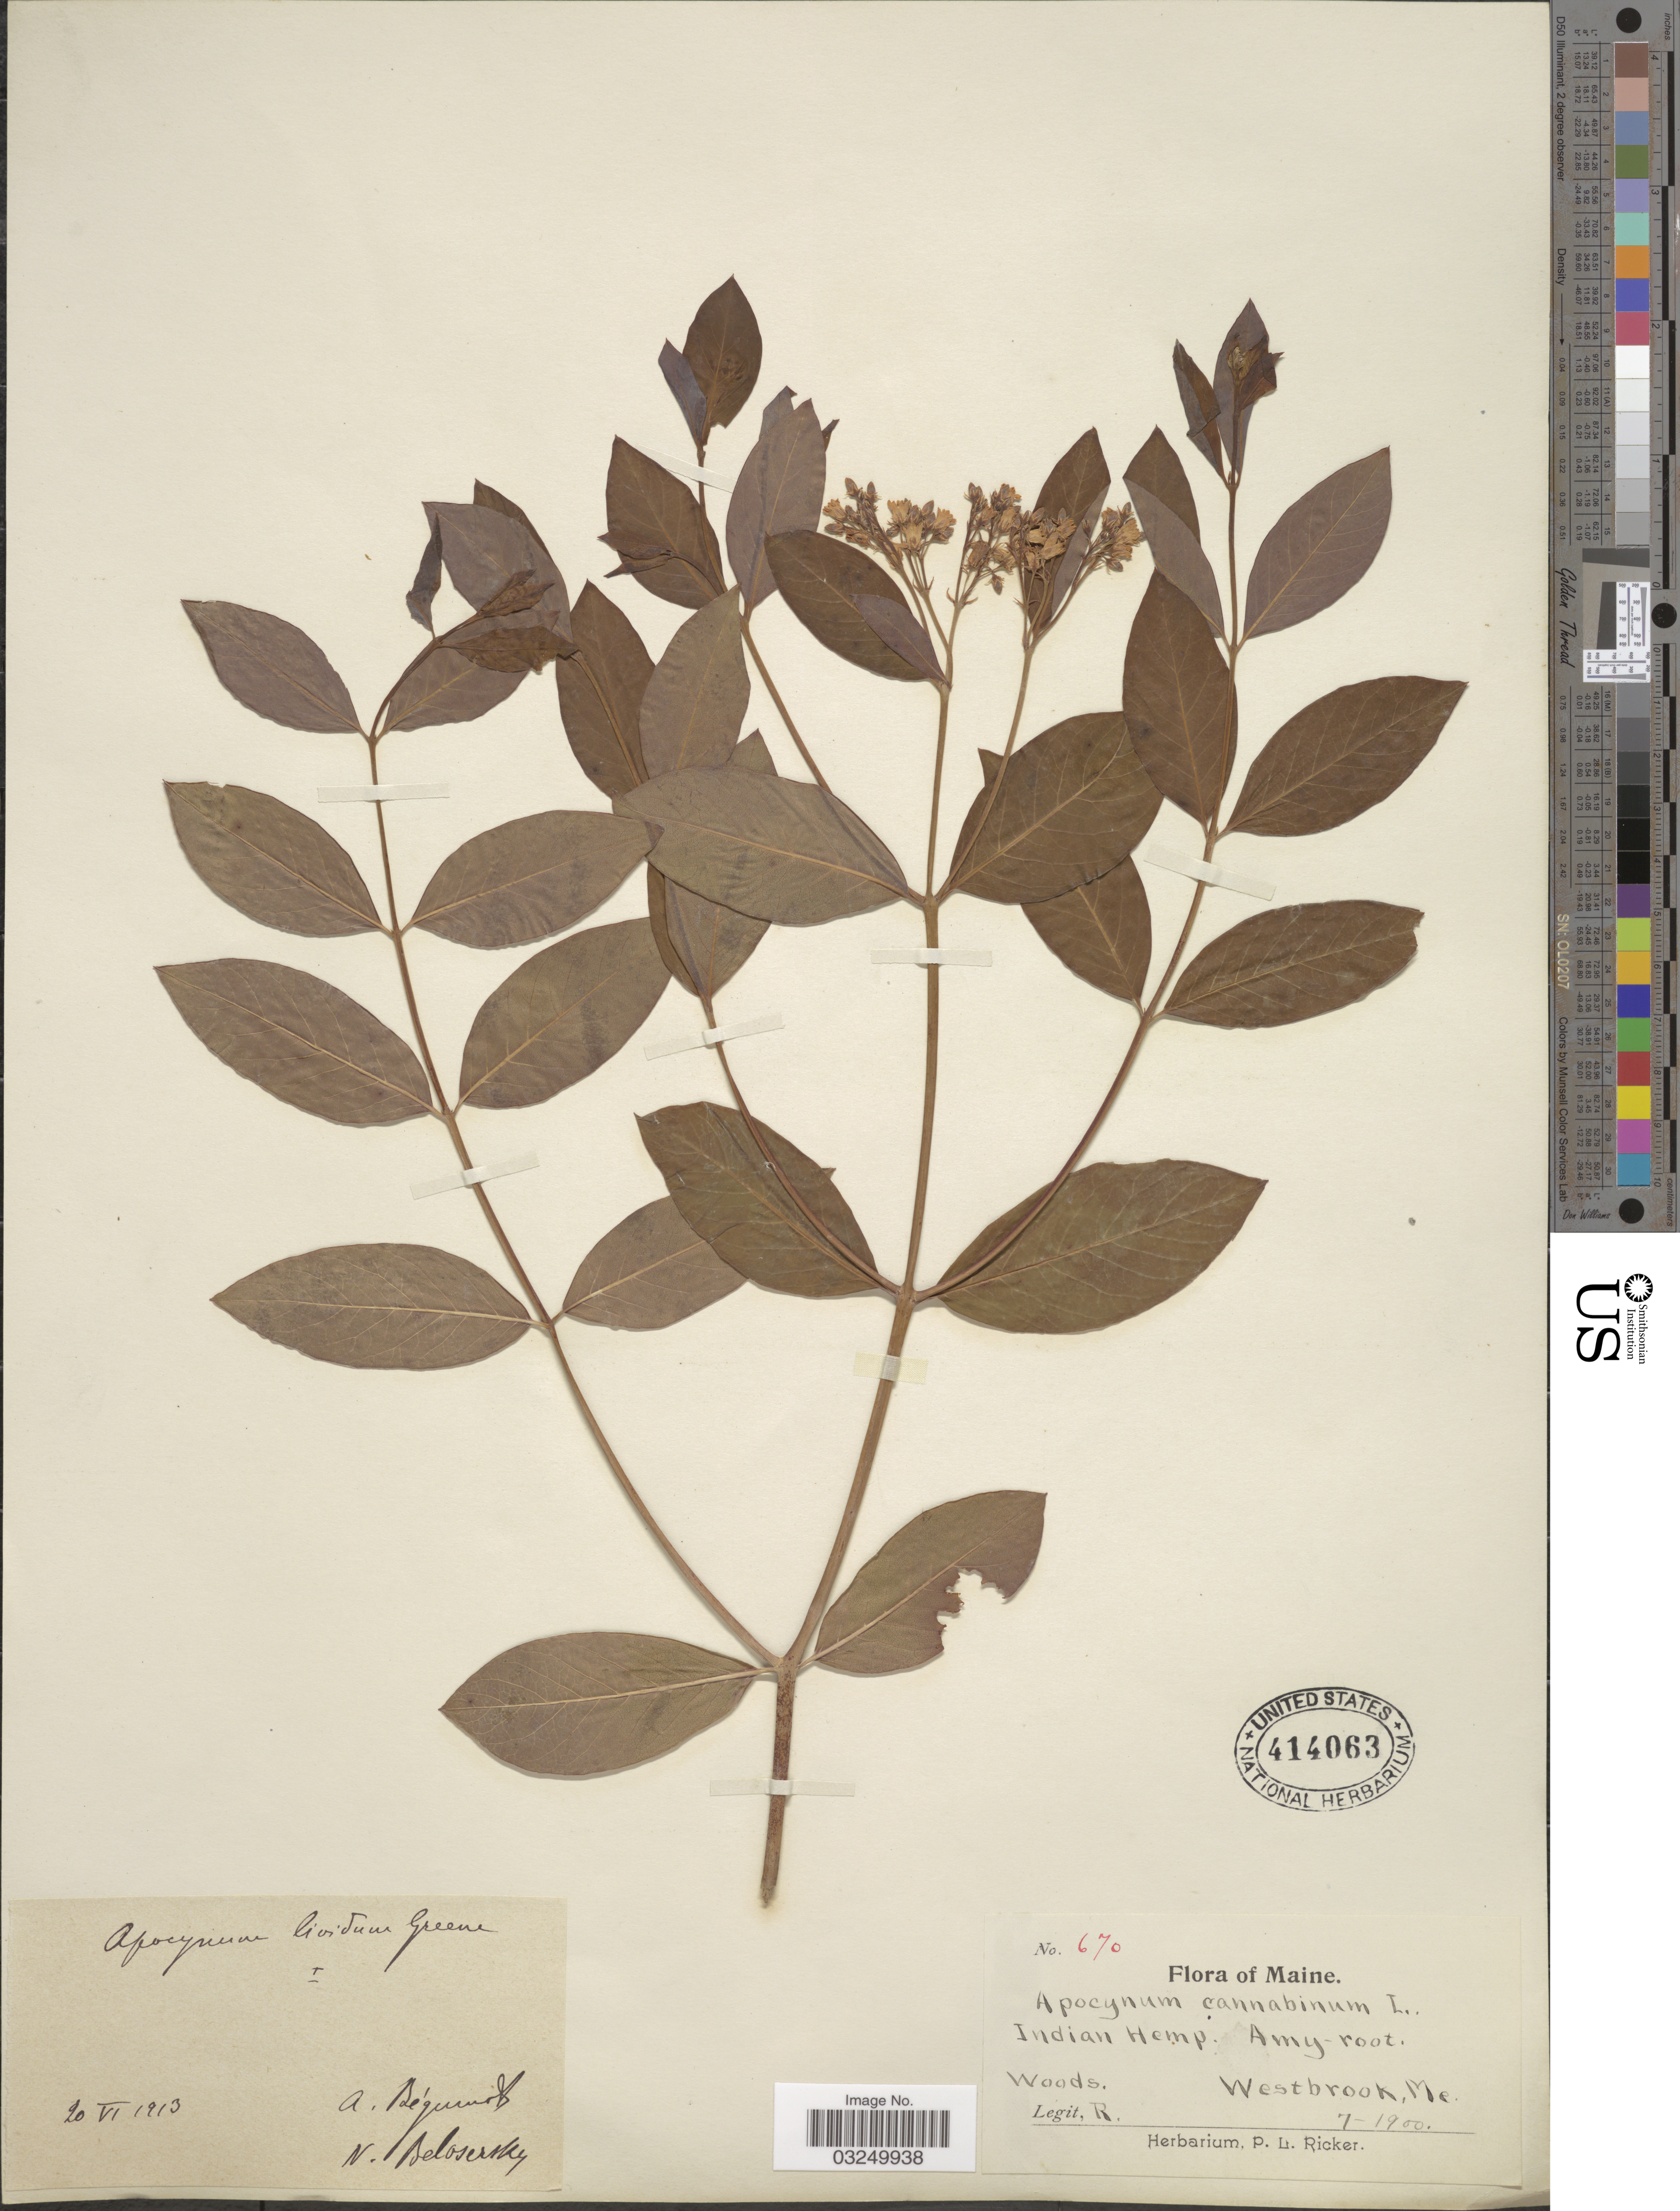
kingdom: Plantae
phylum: Tracheophyta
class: Magnoliopsida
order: Gentianales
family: Apocynaceae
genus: Apocynum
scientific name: Apocynum lividum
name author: Greene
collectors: P. Ricker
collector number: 670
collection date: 1900-07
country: United States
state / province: Maine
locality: Westbrook.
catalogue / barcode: US 414063